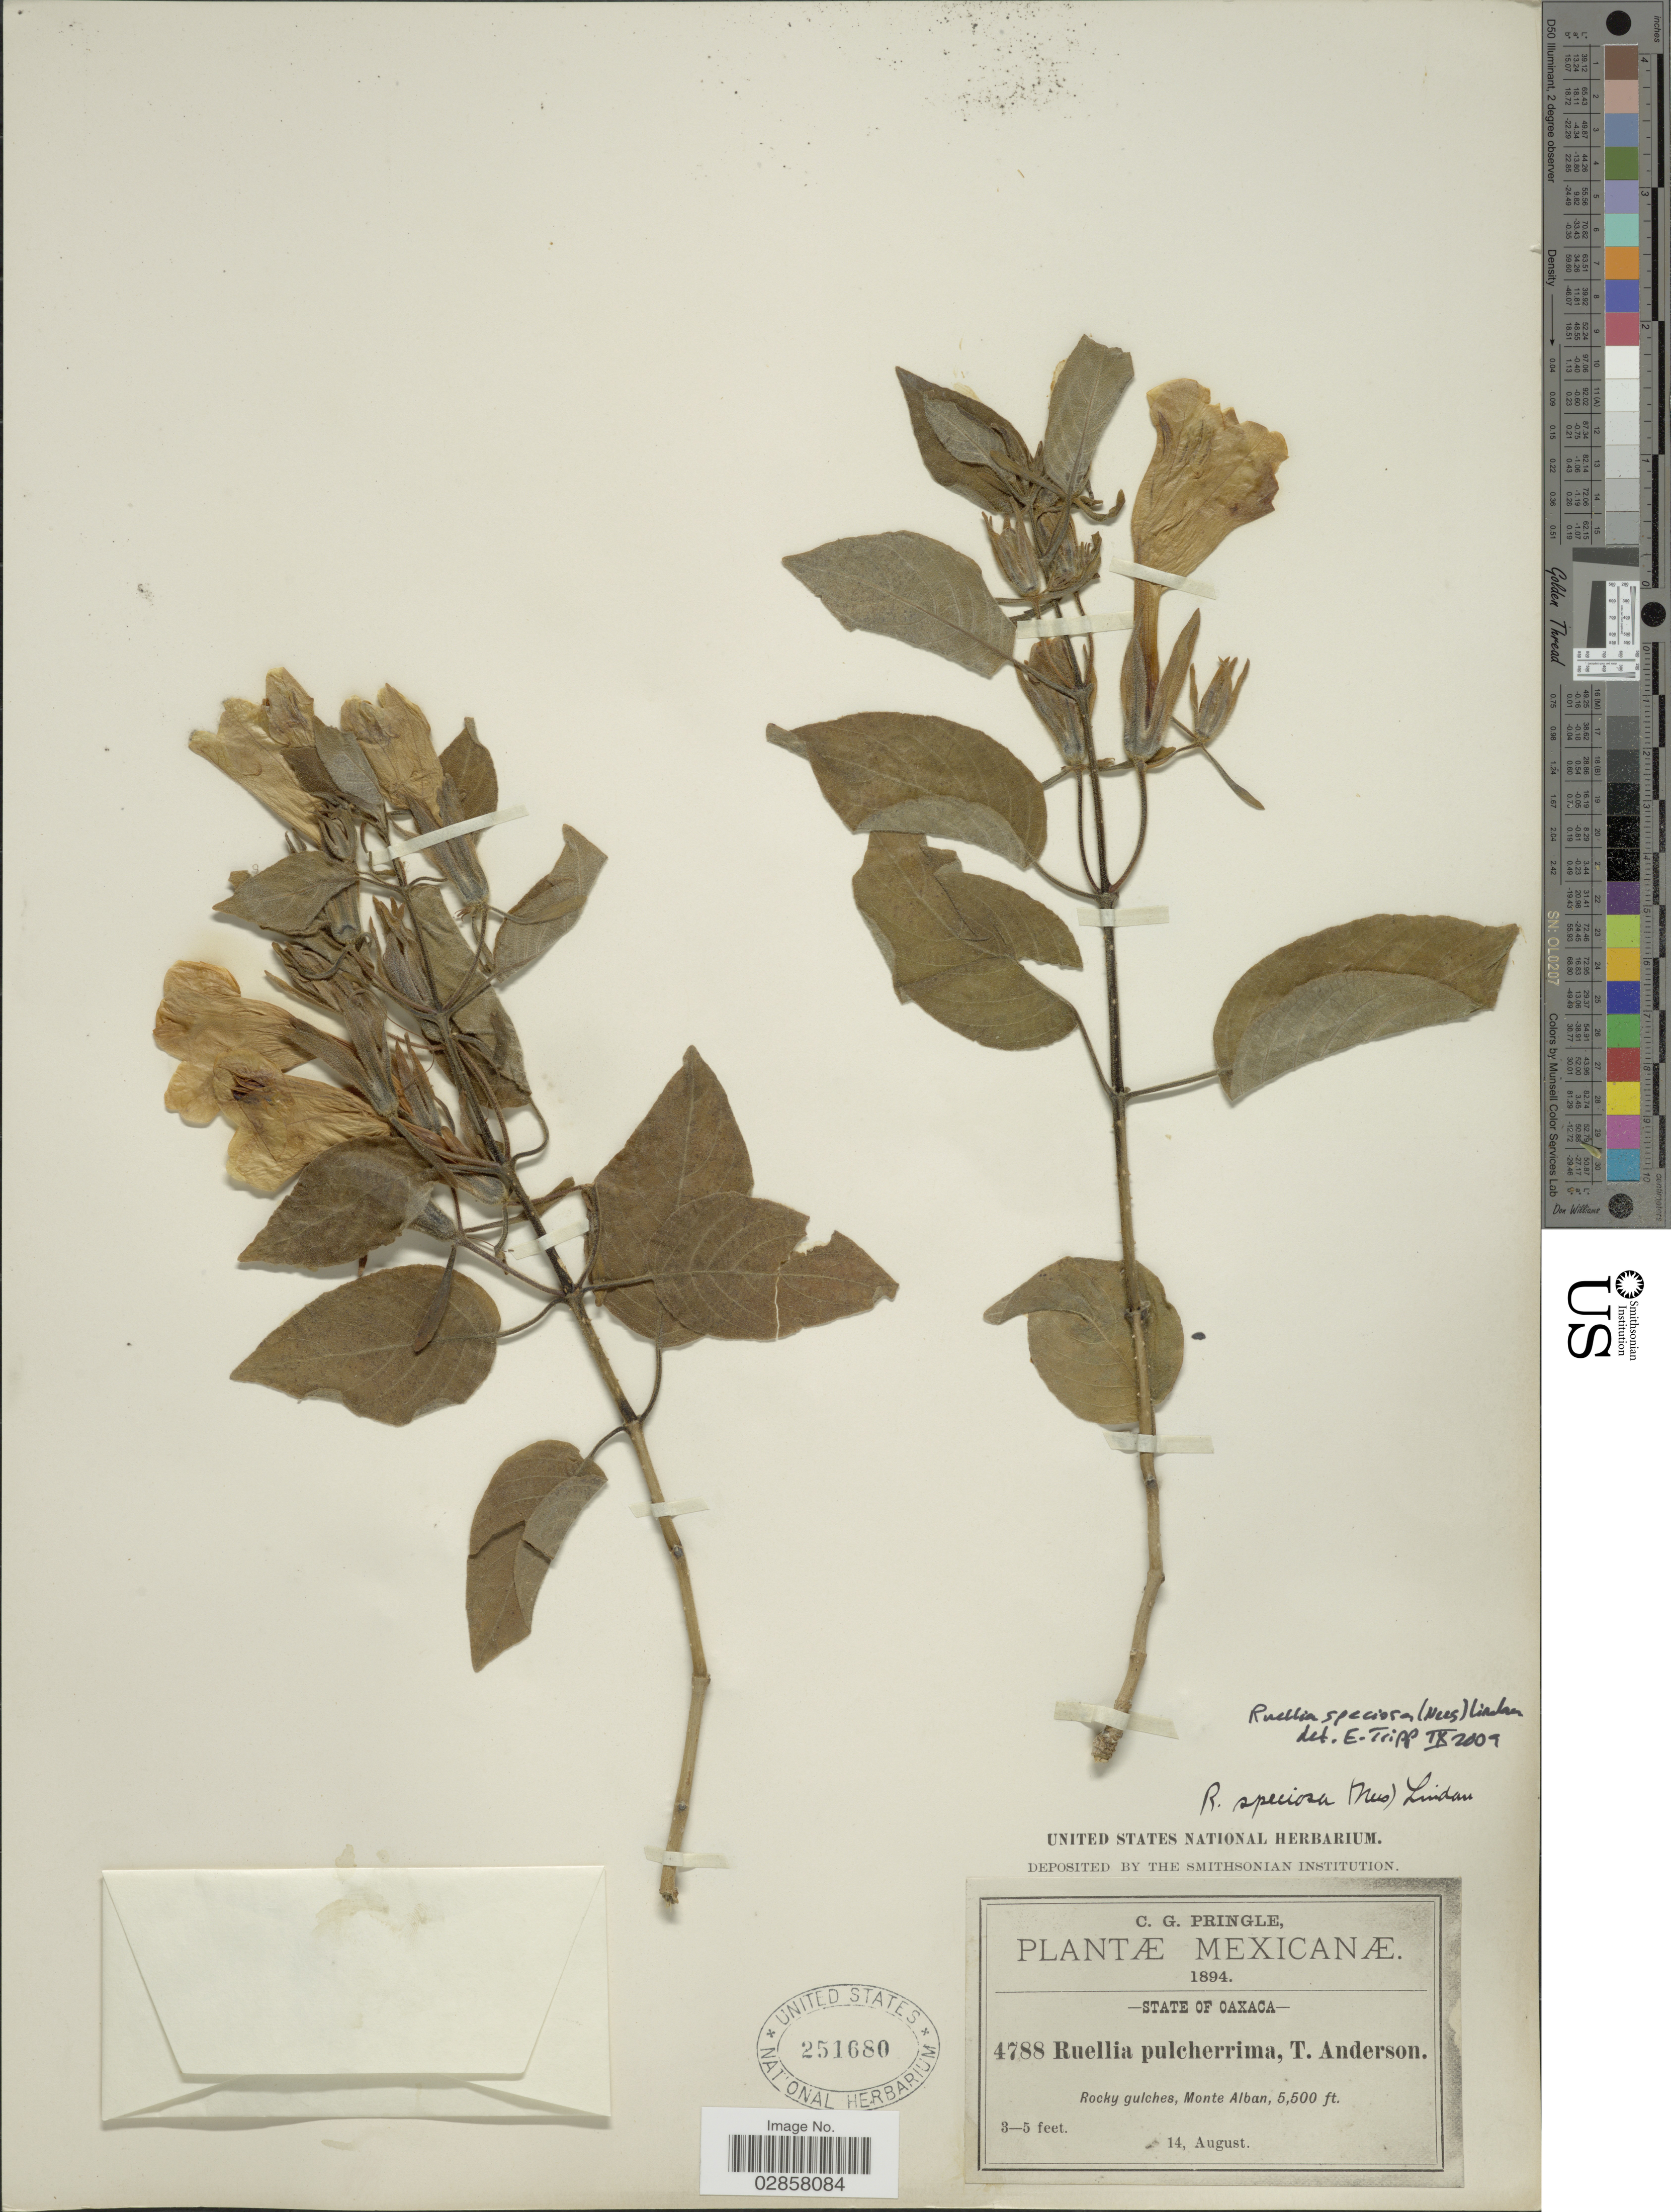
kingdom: Plantae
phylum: Tracheophyta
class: Magnoliopsida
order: Lamiales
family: Acanthaceae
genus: Ruellia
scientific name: Ruellia speciosa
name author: Mart. ex Nees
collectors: C. G. Pringle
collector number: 4788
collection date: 1894-08-14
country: Mexico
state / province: Oaxaca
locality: Monte Alban.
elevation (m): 1676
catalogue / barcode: US 251680